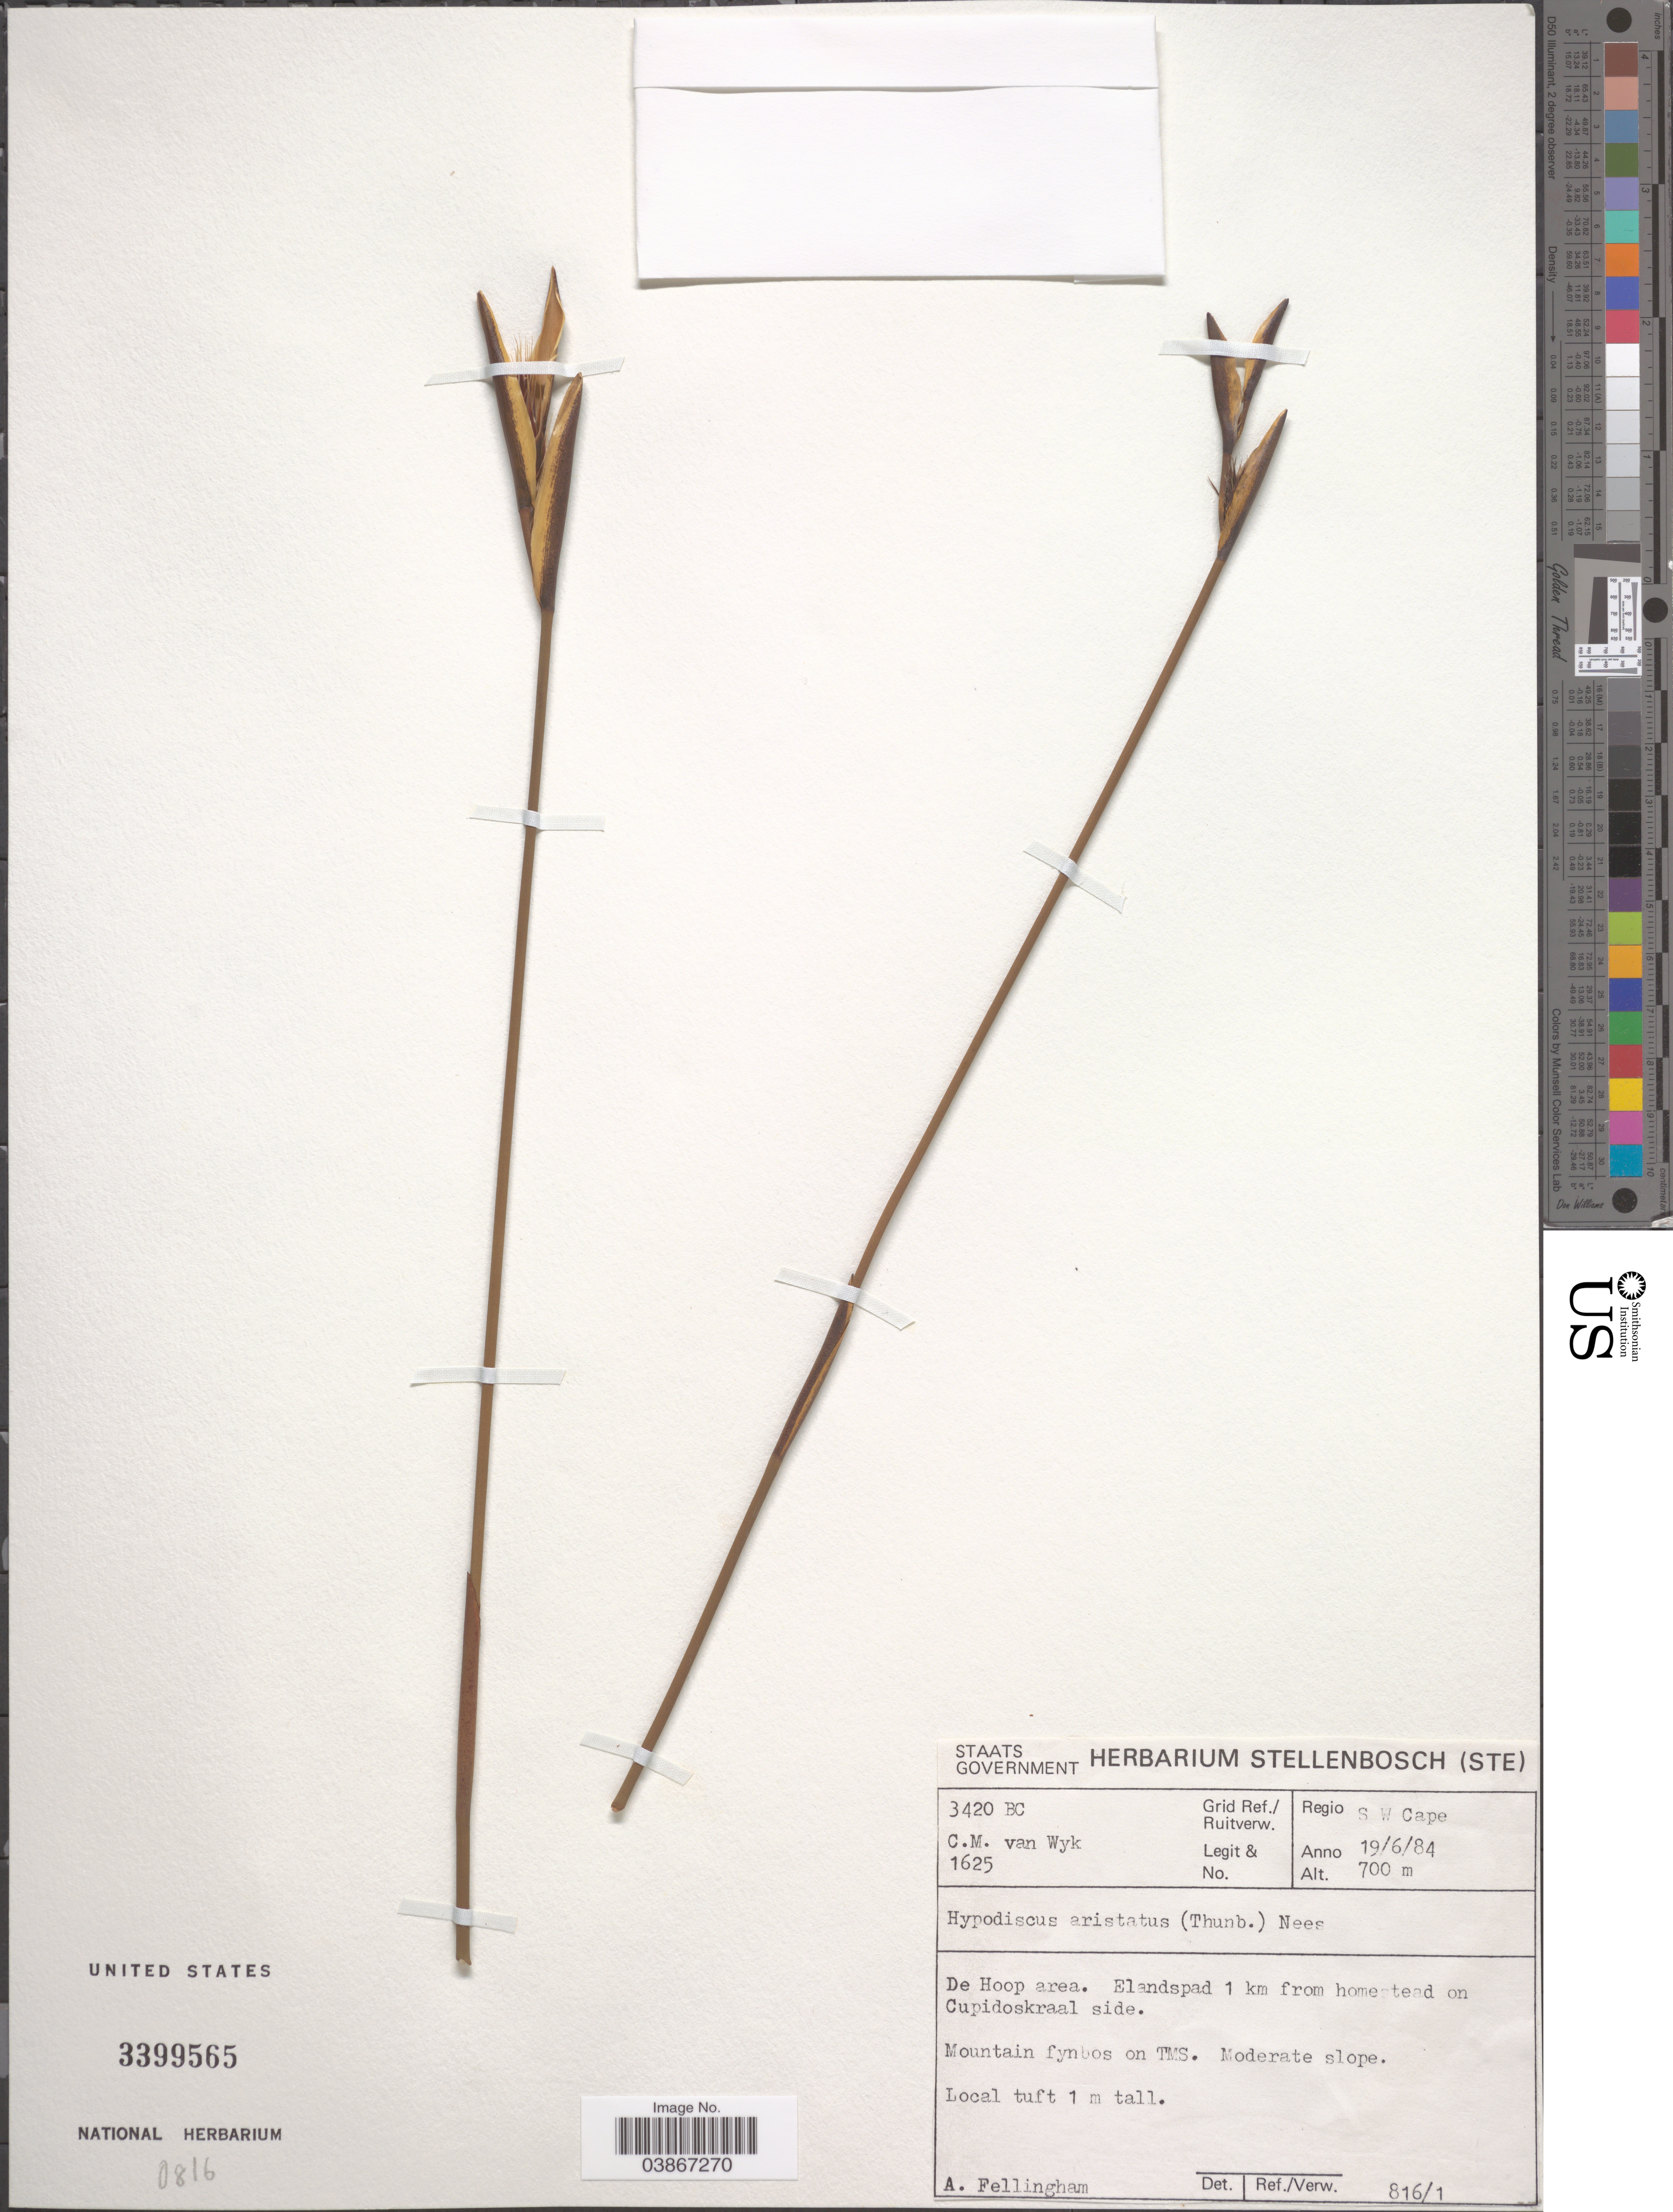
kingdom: Plantae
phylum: Tracheophyta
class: Liliopsida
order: Poales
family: Restionaceae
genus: Hypodiscus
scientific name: Hypodiscus aristatus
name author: (Thunb.) C. Krauss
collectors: C. Van Wyk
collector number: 1625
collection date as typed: Transcribed d/m/y: 19/6/84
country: South Africa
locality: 3420 BC Grid Ref./Ruitverw. Regio S W Cape. De Hoop area. Elandspad 1 km from homestead on Cupidoskraal side.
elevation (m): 700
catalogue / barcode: US 3399565